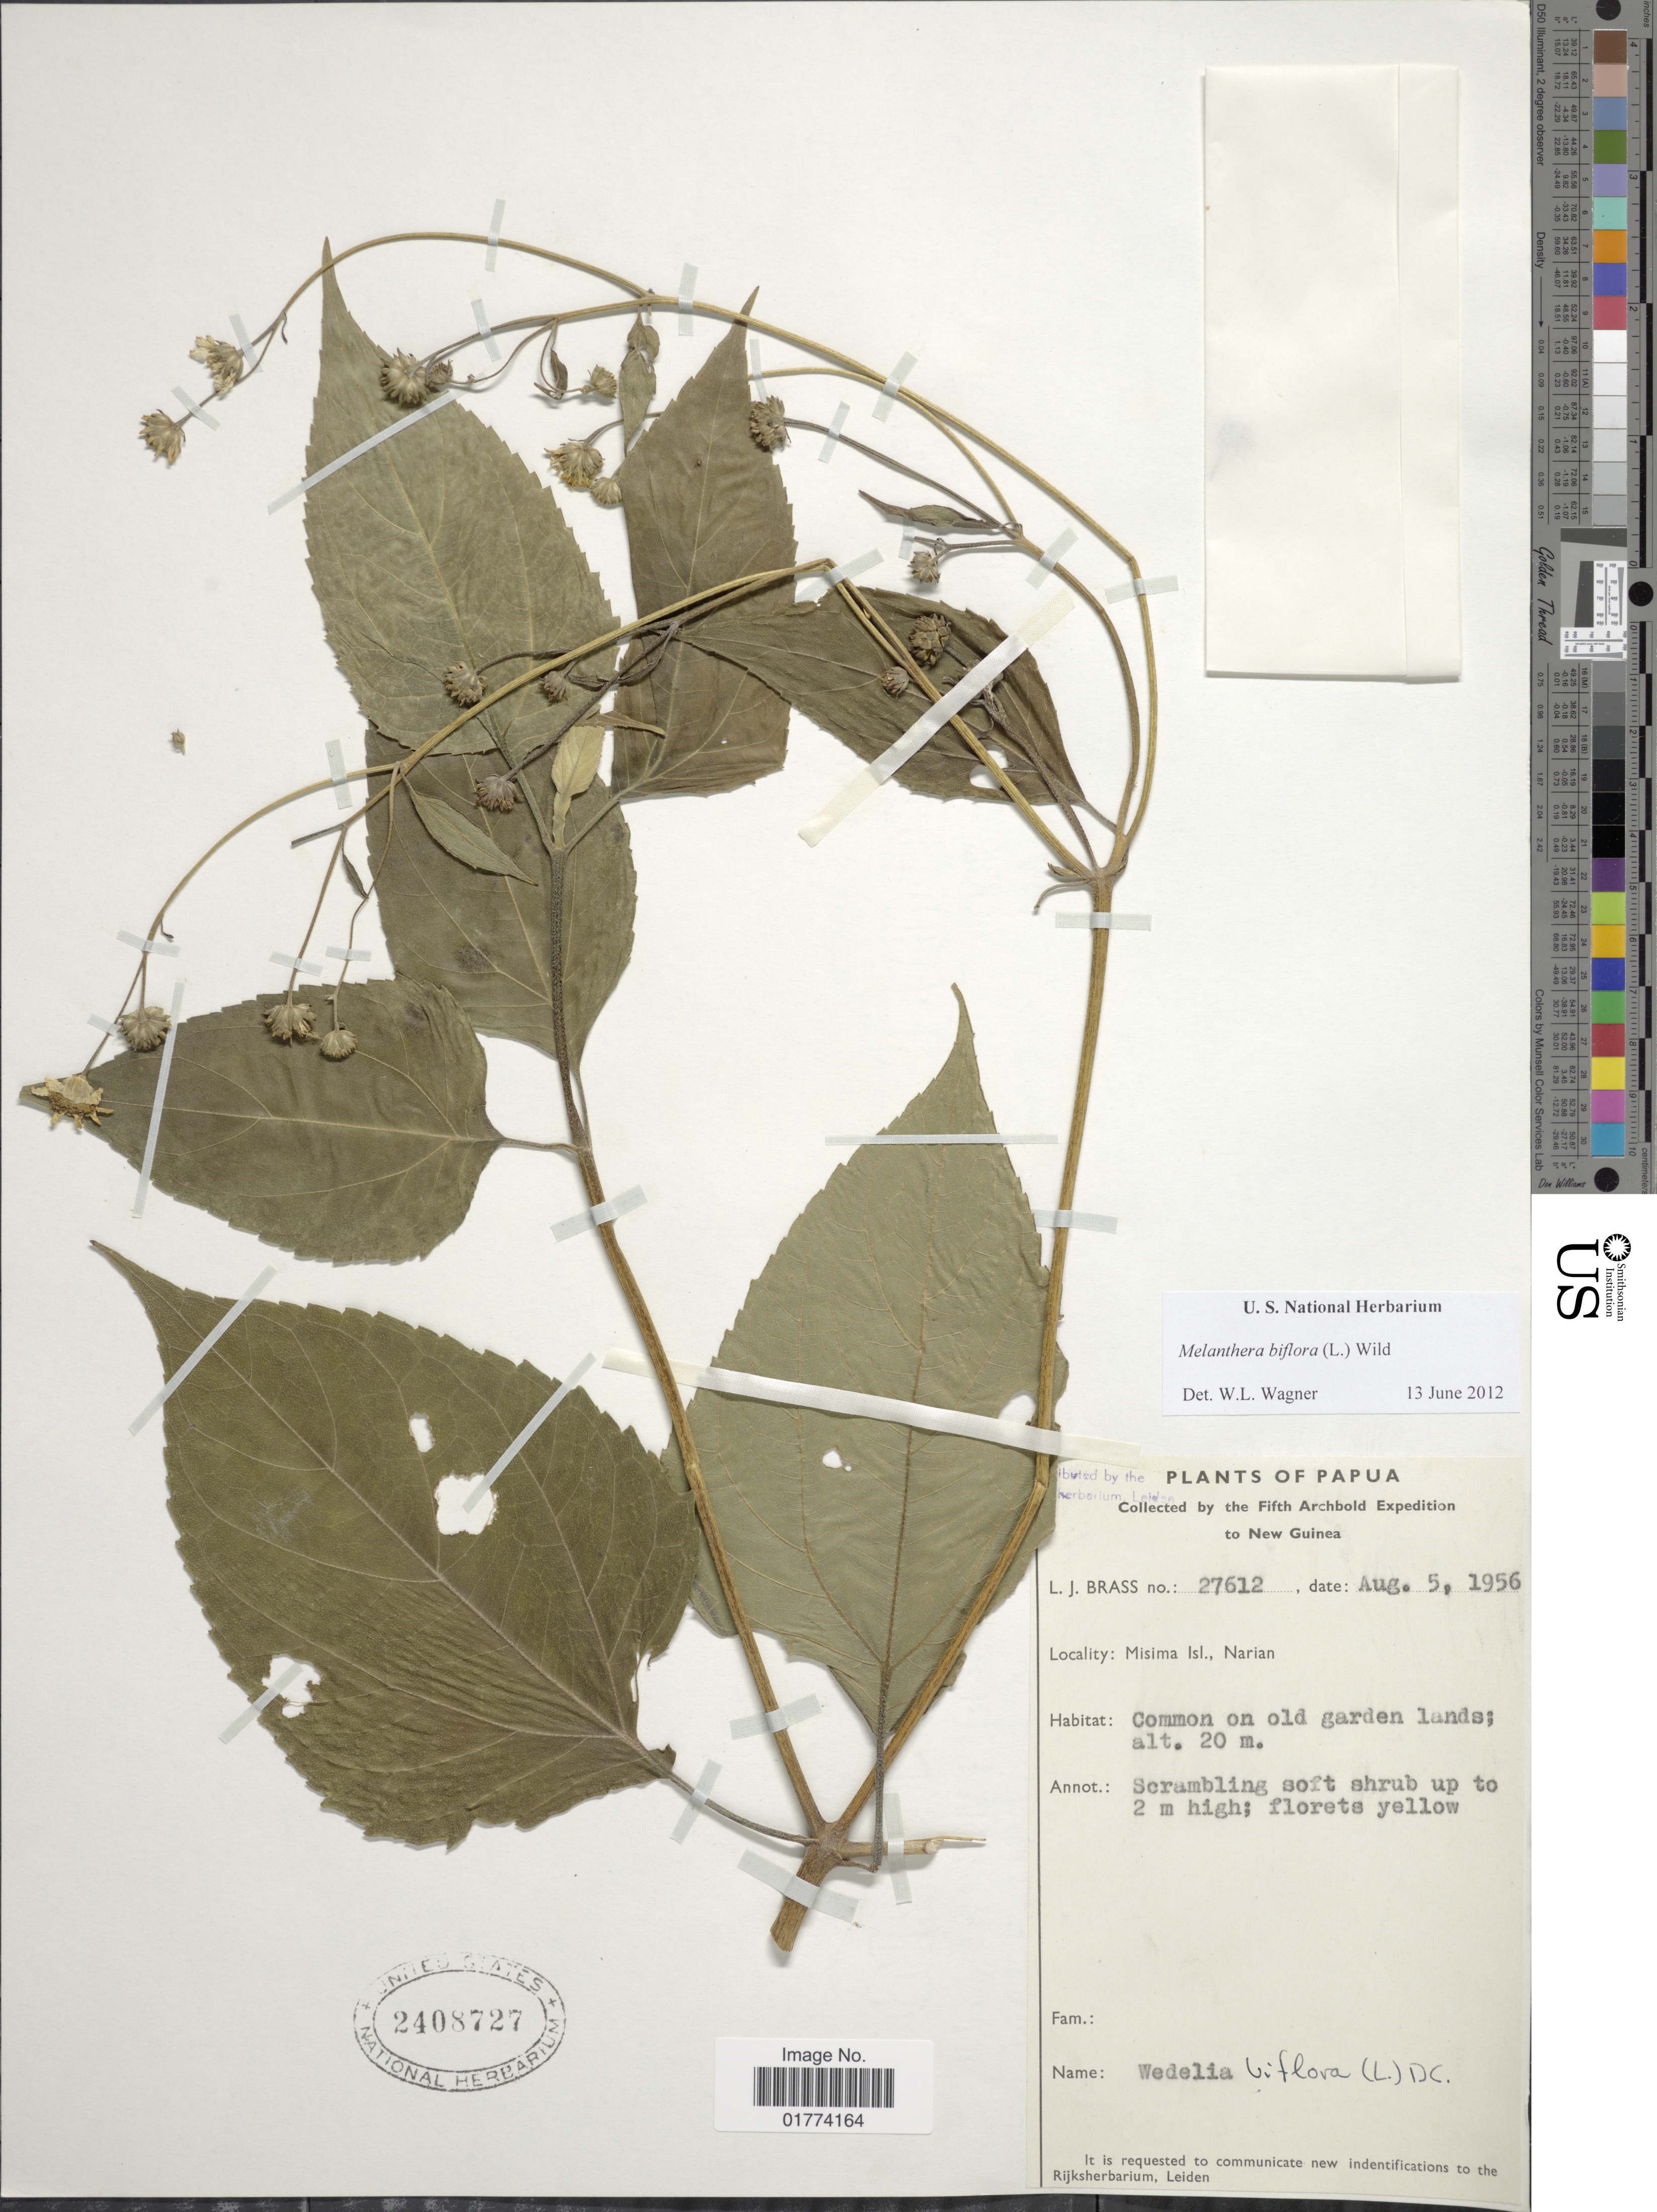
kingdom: Plantae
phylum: Tracheophyta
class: Magnoliopsida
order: Asterales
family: Asteraceae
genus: Wollastonia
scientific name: Wollastonia biflora var. biflora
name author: (L.) DC.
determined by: Wagner, W. L., (BOT), Smithsonian Institution - National Museum of Natural History (UNITED STATES)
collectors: L. J. Brass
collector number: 27612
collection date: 1956-08-05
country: Papua New Guinea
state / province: Milne Bay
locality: Misima Isl., Narian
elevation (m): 20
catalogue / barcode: US 2408727